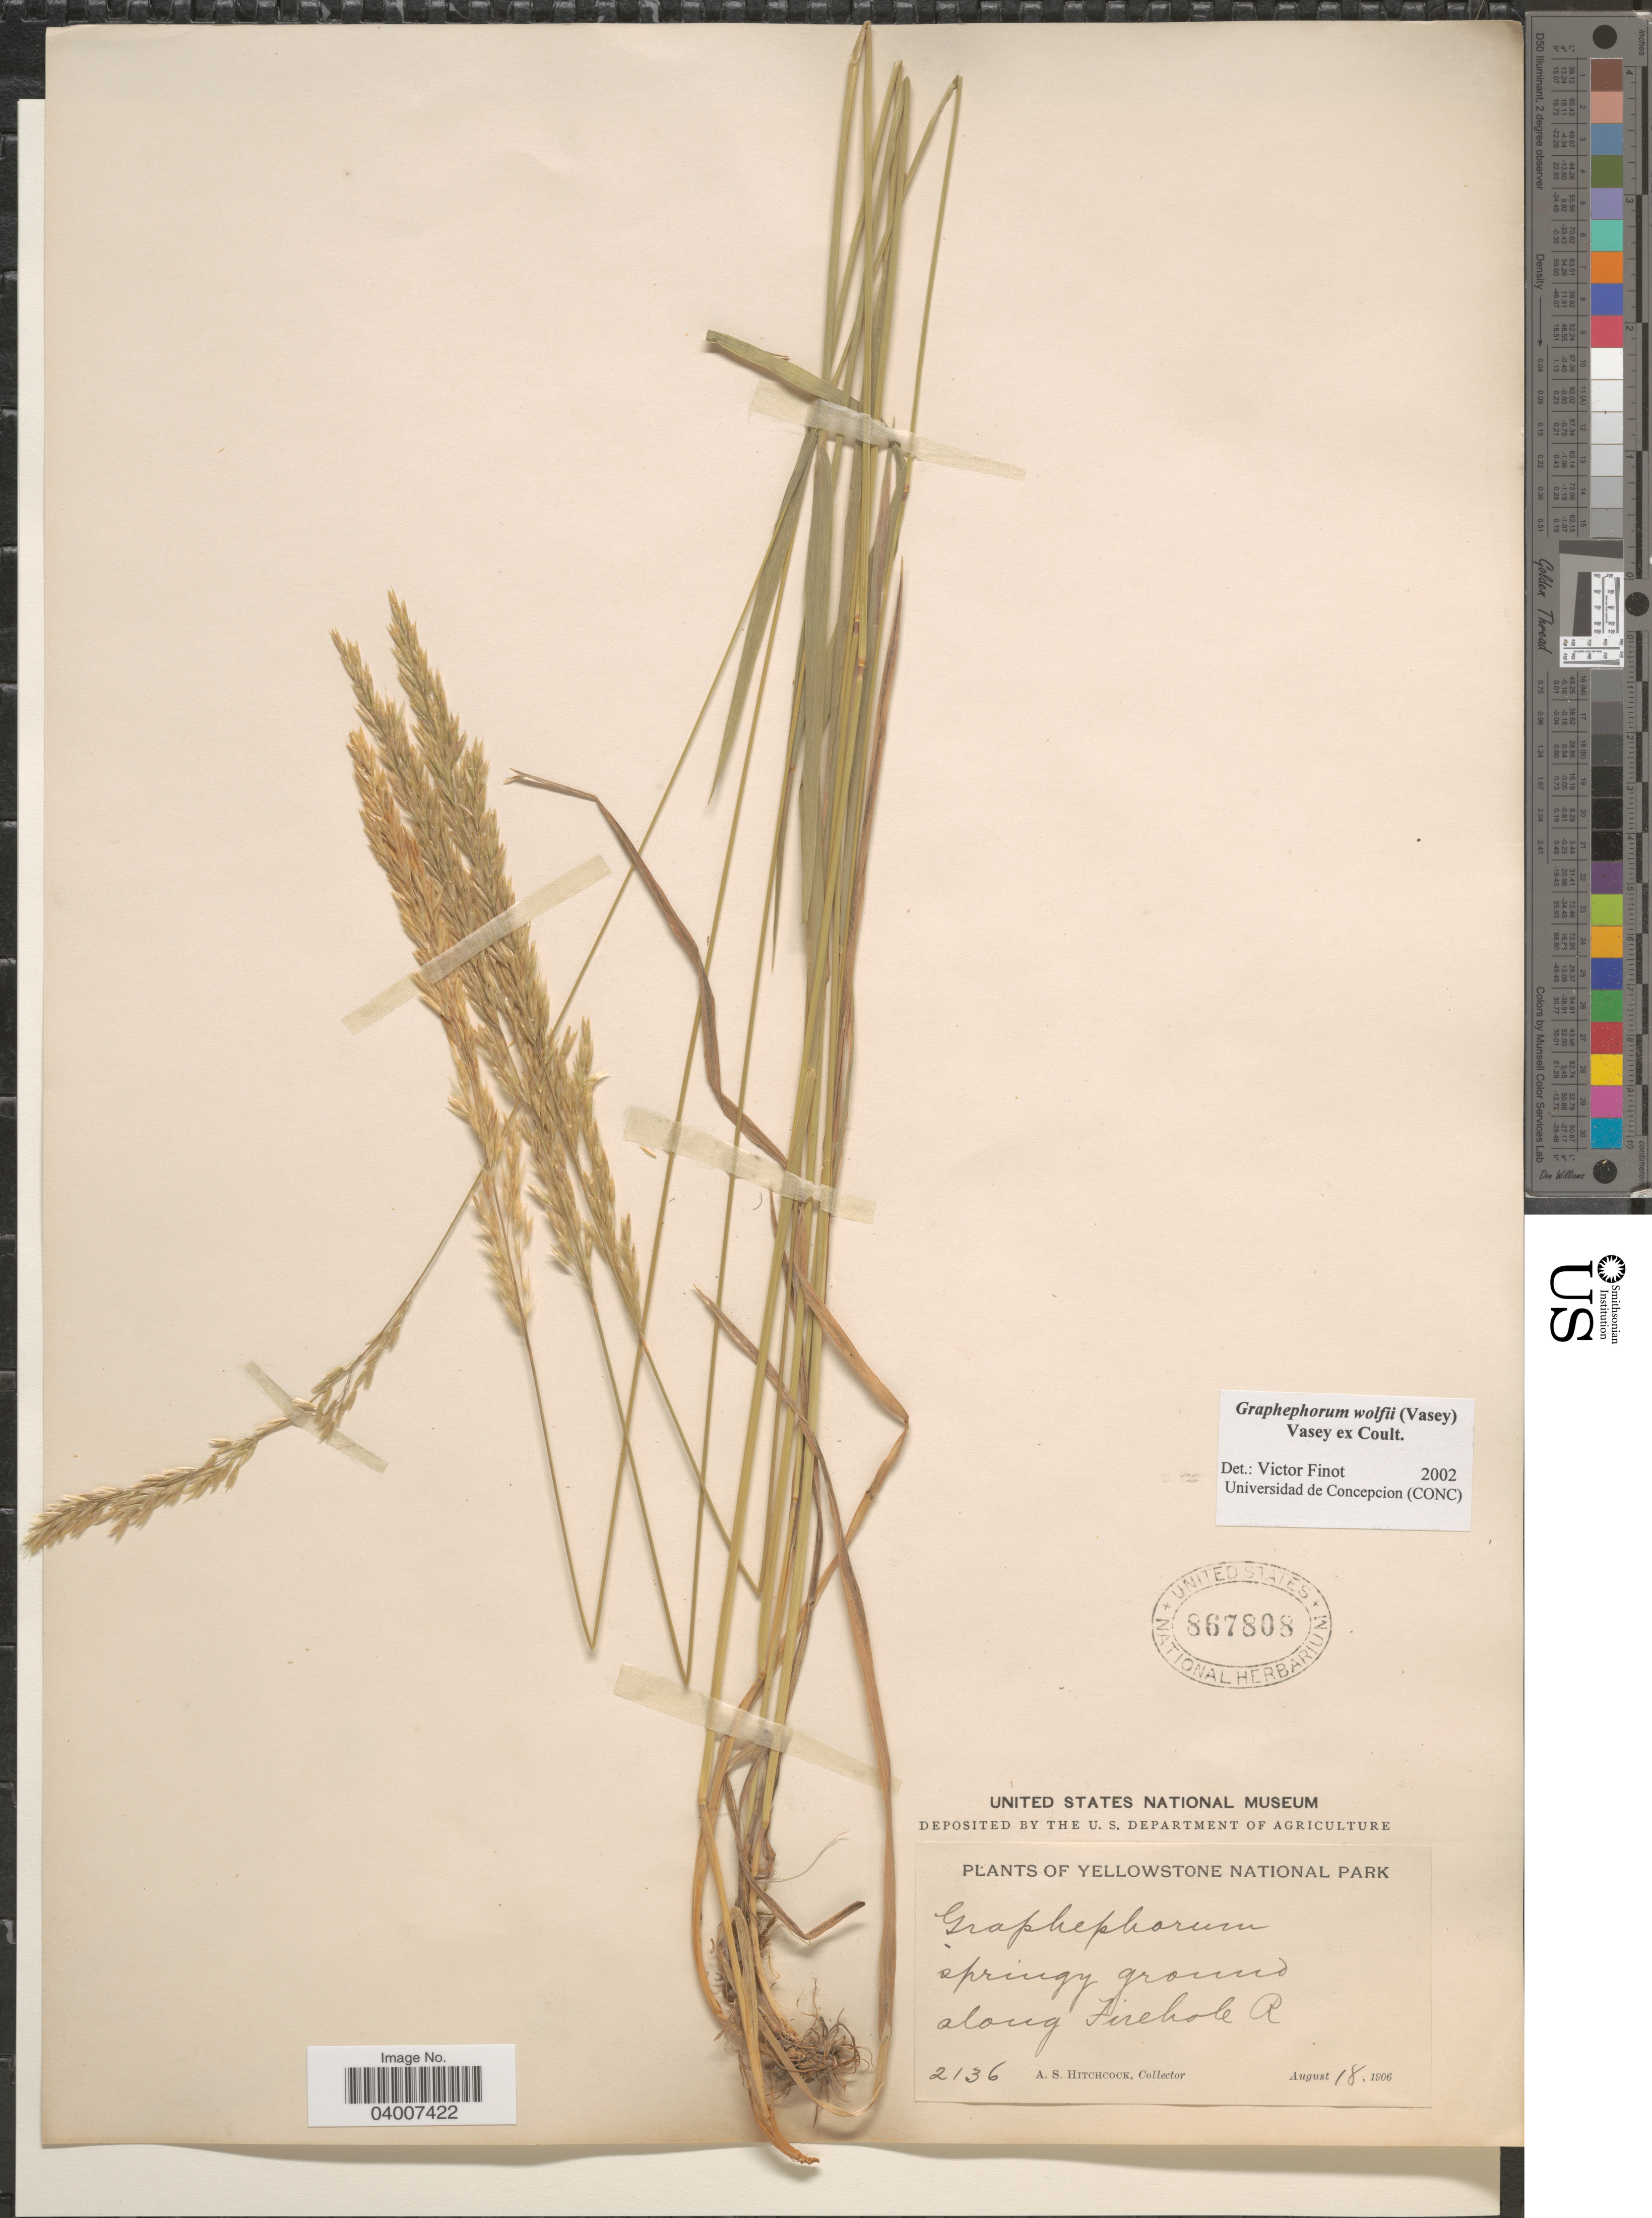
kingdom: Plantae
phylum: Tracheophyta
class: Liliopsida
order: Poales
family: Poaceae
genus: Graphephorum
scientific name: Graphephorum wolfii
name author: (E. Fourn.) Vasey ex Coult.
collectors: A. S. Hitchcock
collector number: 2136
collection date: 1906-08-18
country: United States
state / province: Wyoming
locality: Yellowstone National Park. Springy ground along Firehole R.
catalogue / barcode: US 867808